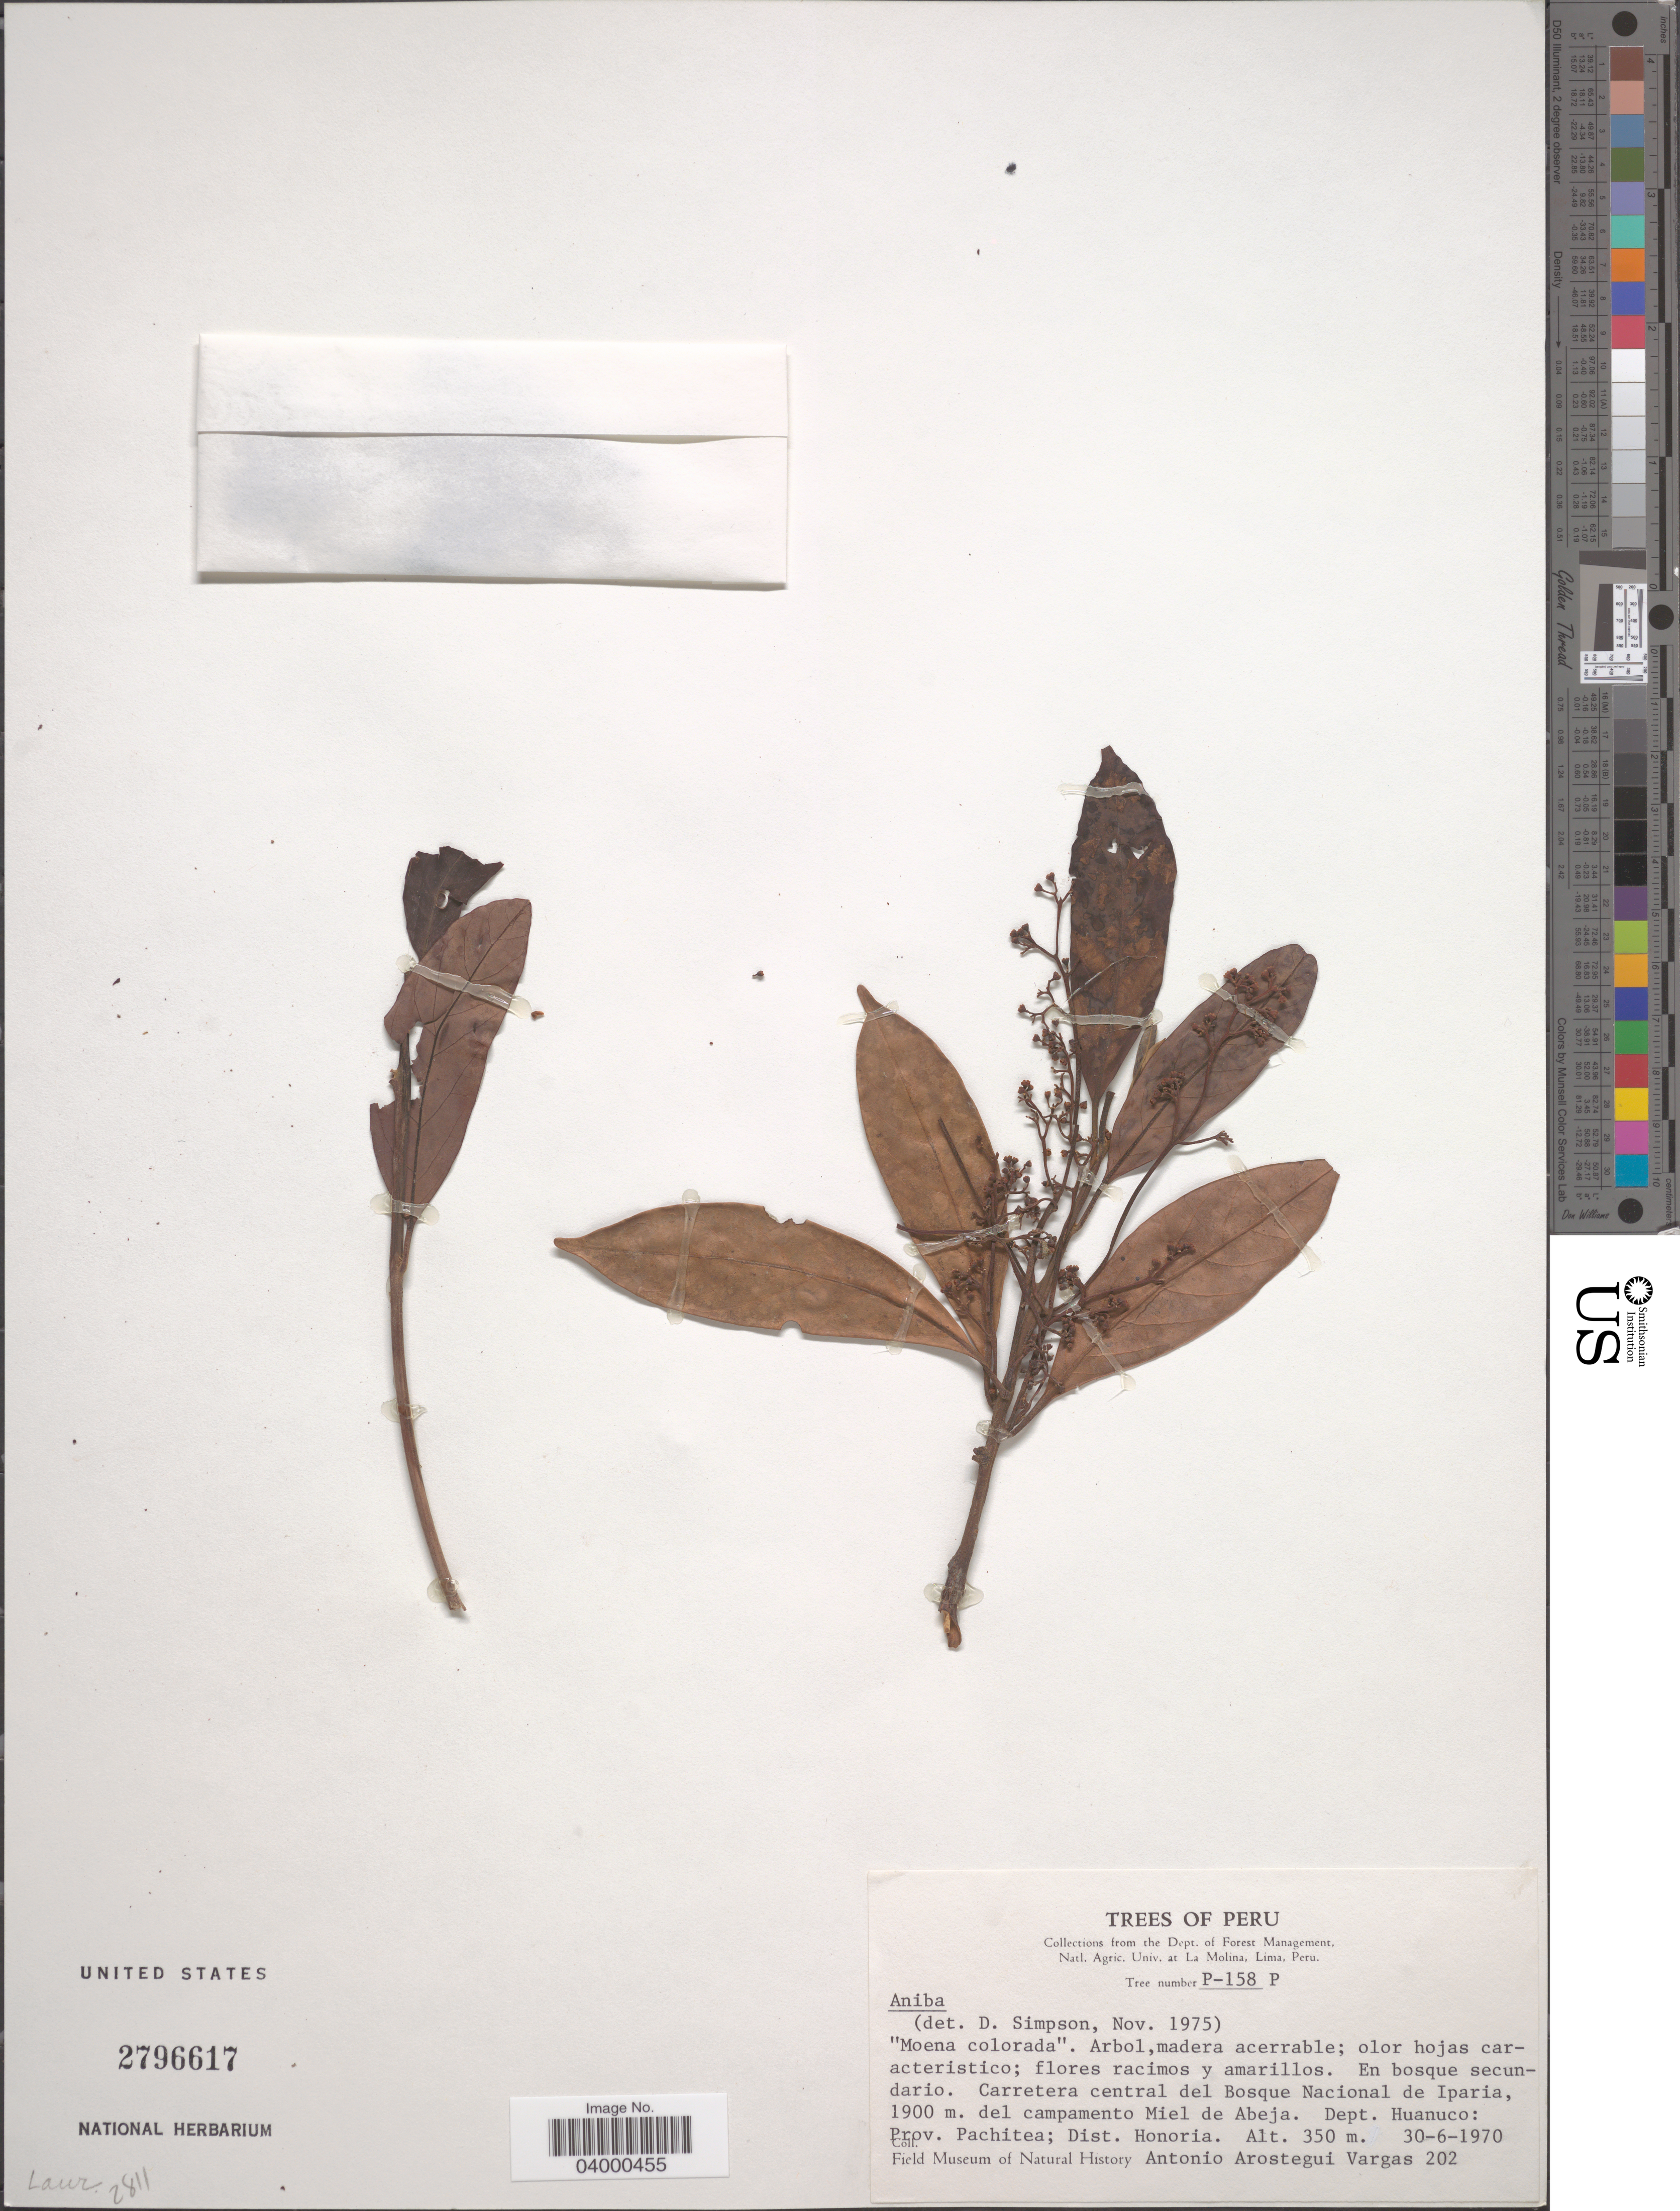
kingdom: Plantae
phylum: Tracheophyta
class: Magnoliopsida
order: Laurales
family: Lauraceae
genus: Aniba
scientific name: Aniba sp.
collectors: A. Arostegui V.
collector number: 202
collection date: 1970-06-30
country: Peru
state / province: Huánuco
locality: Carretera central del Bosque Nacional de Iparia, del campamento Miel de Abeja. Dept. Huanuco: Prov. Pachitea; Dist. Honoria.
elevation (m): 350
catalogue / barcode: US 2796617